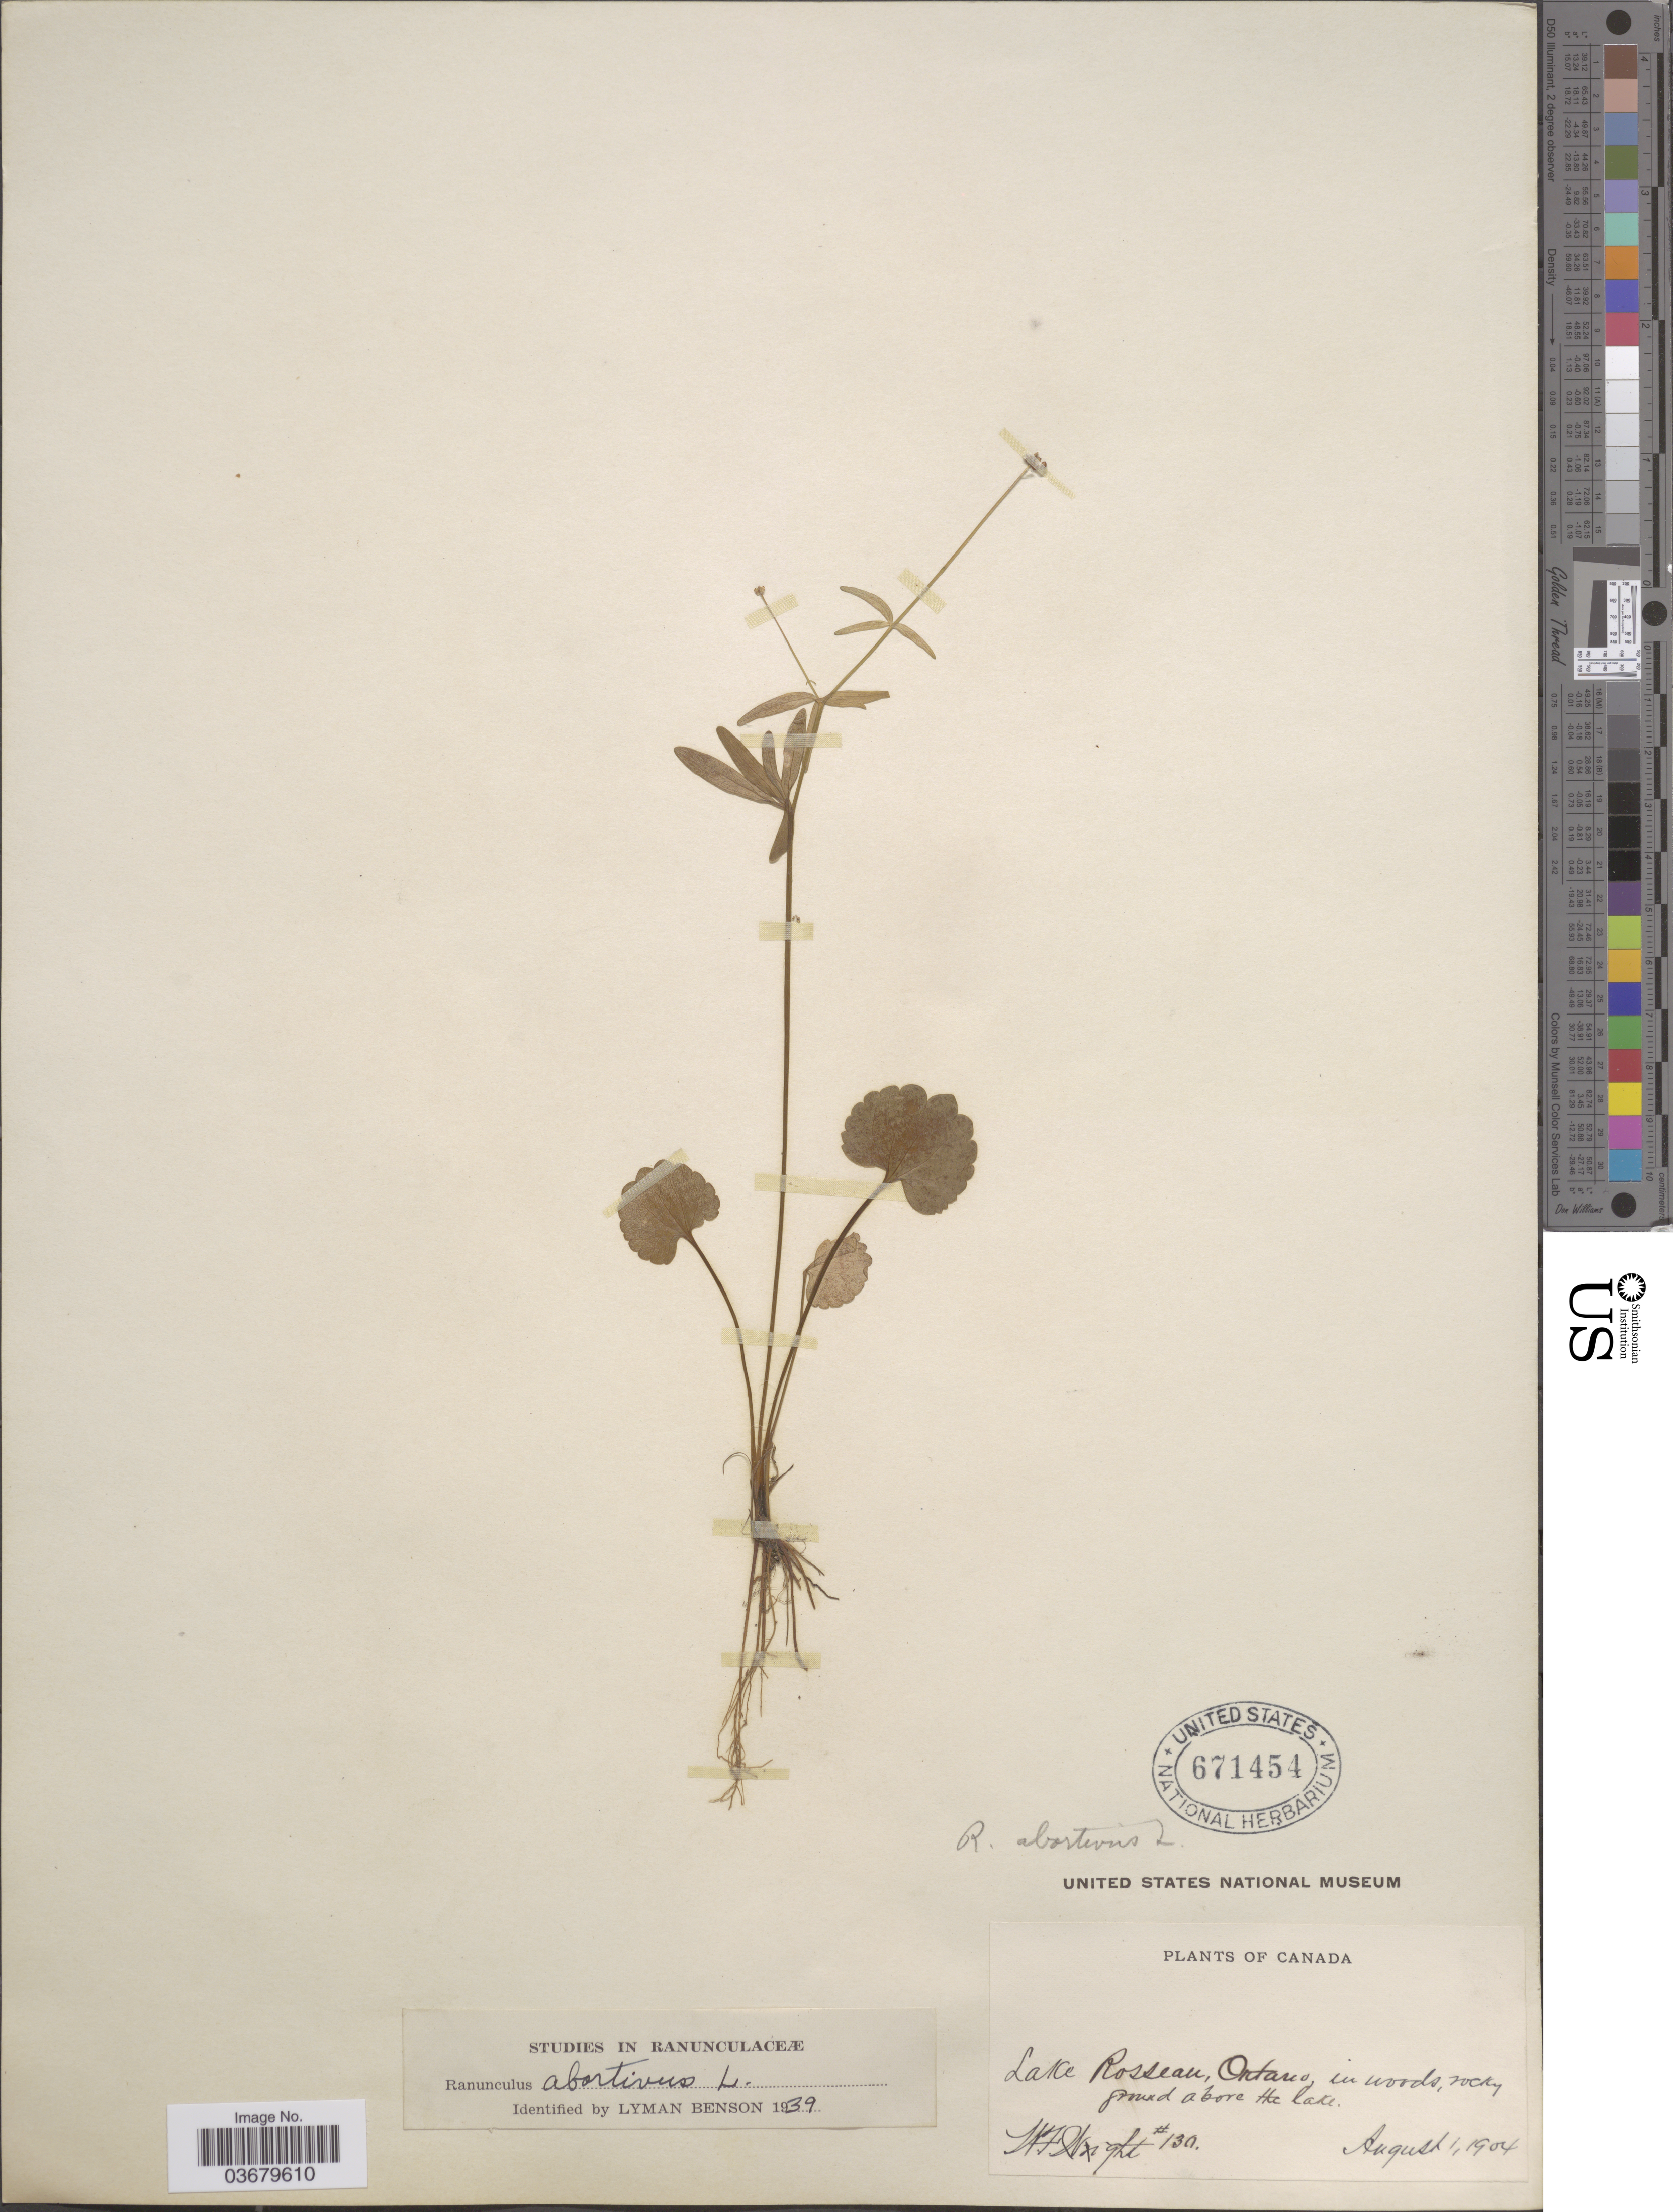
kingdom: Plantae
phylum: Tracheophyta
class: Magnoliopsida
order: Ranunculales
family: Ranunculaceae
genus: Ranunculus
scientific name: Ranunculus abortivus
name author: L.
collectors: W. F. Wright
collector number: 13a*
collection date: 1904-08-01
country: Canada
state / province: Ontario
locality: Lake Rosseau.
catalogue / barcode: US 671454